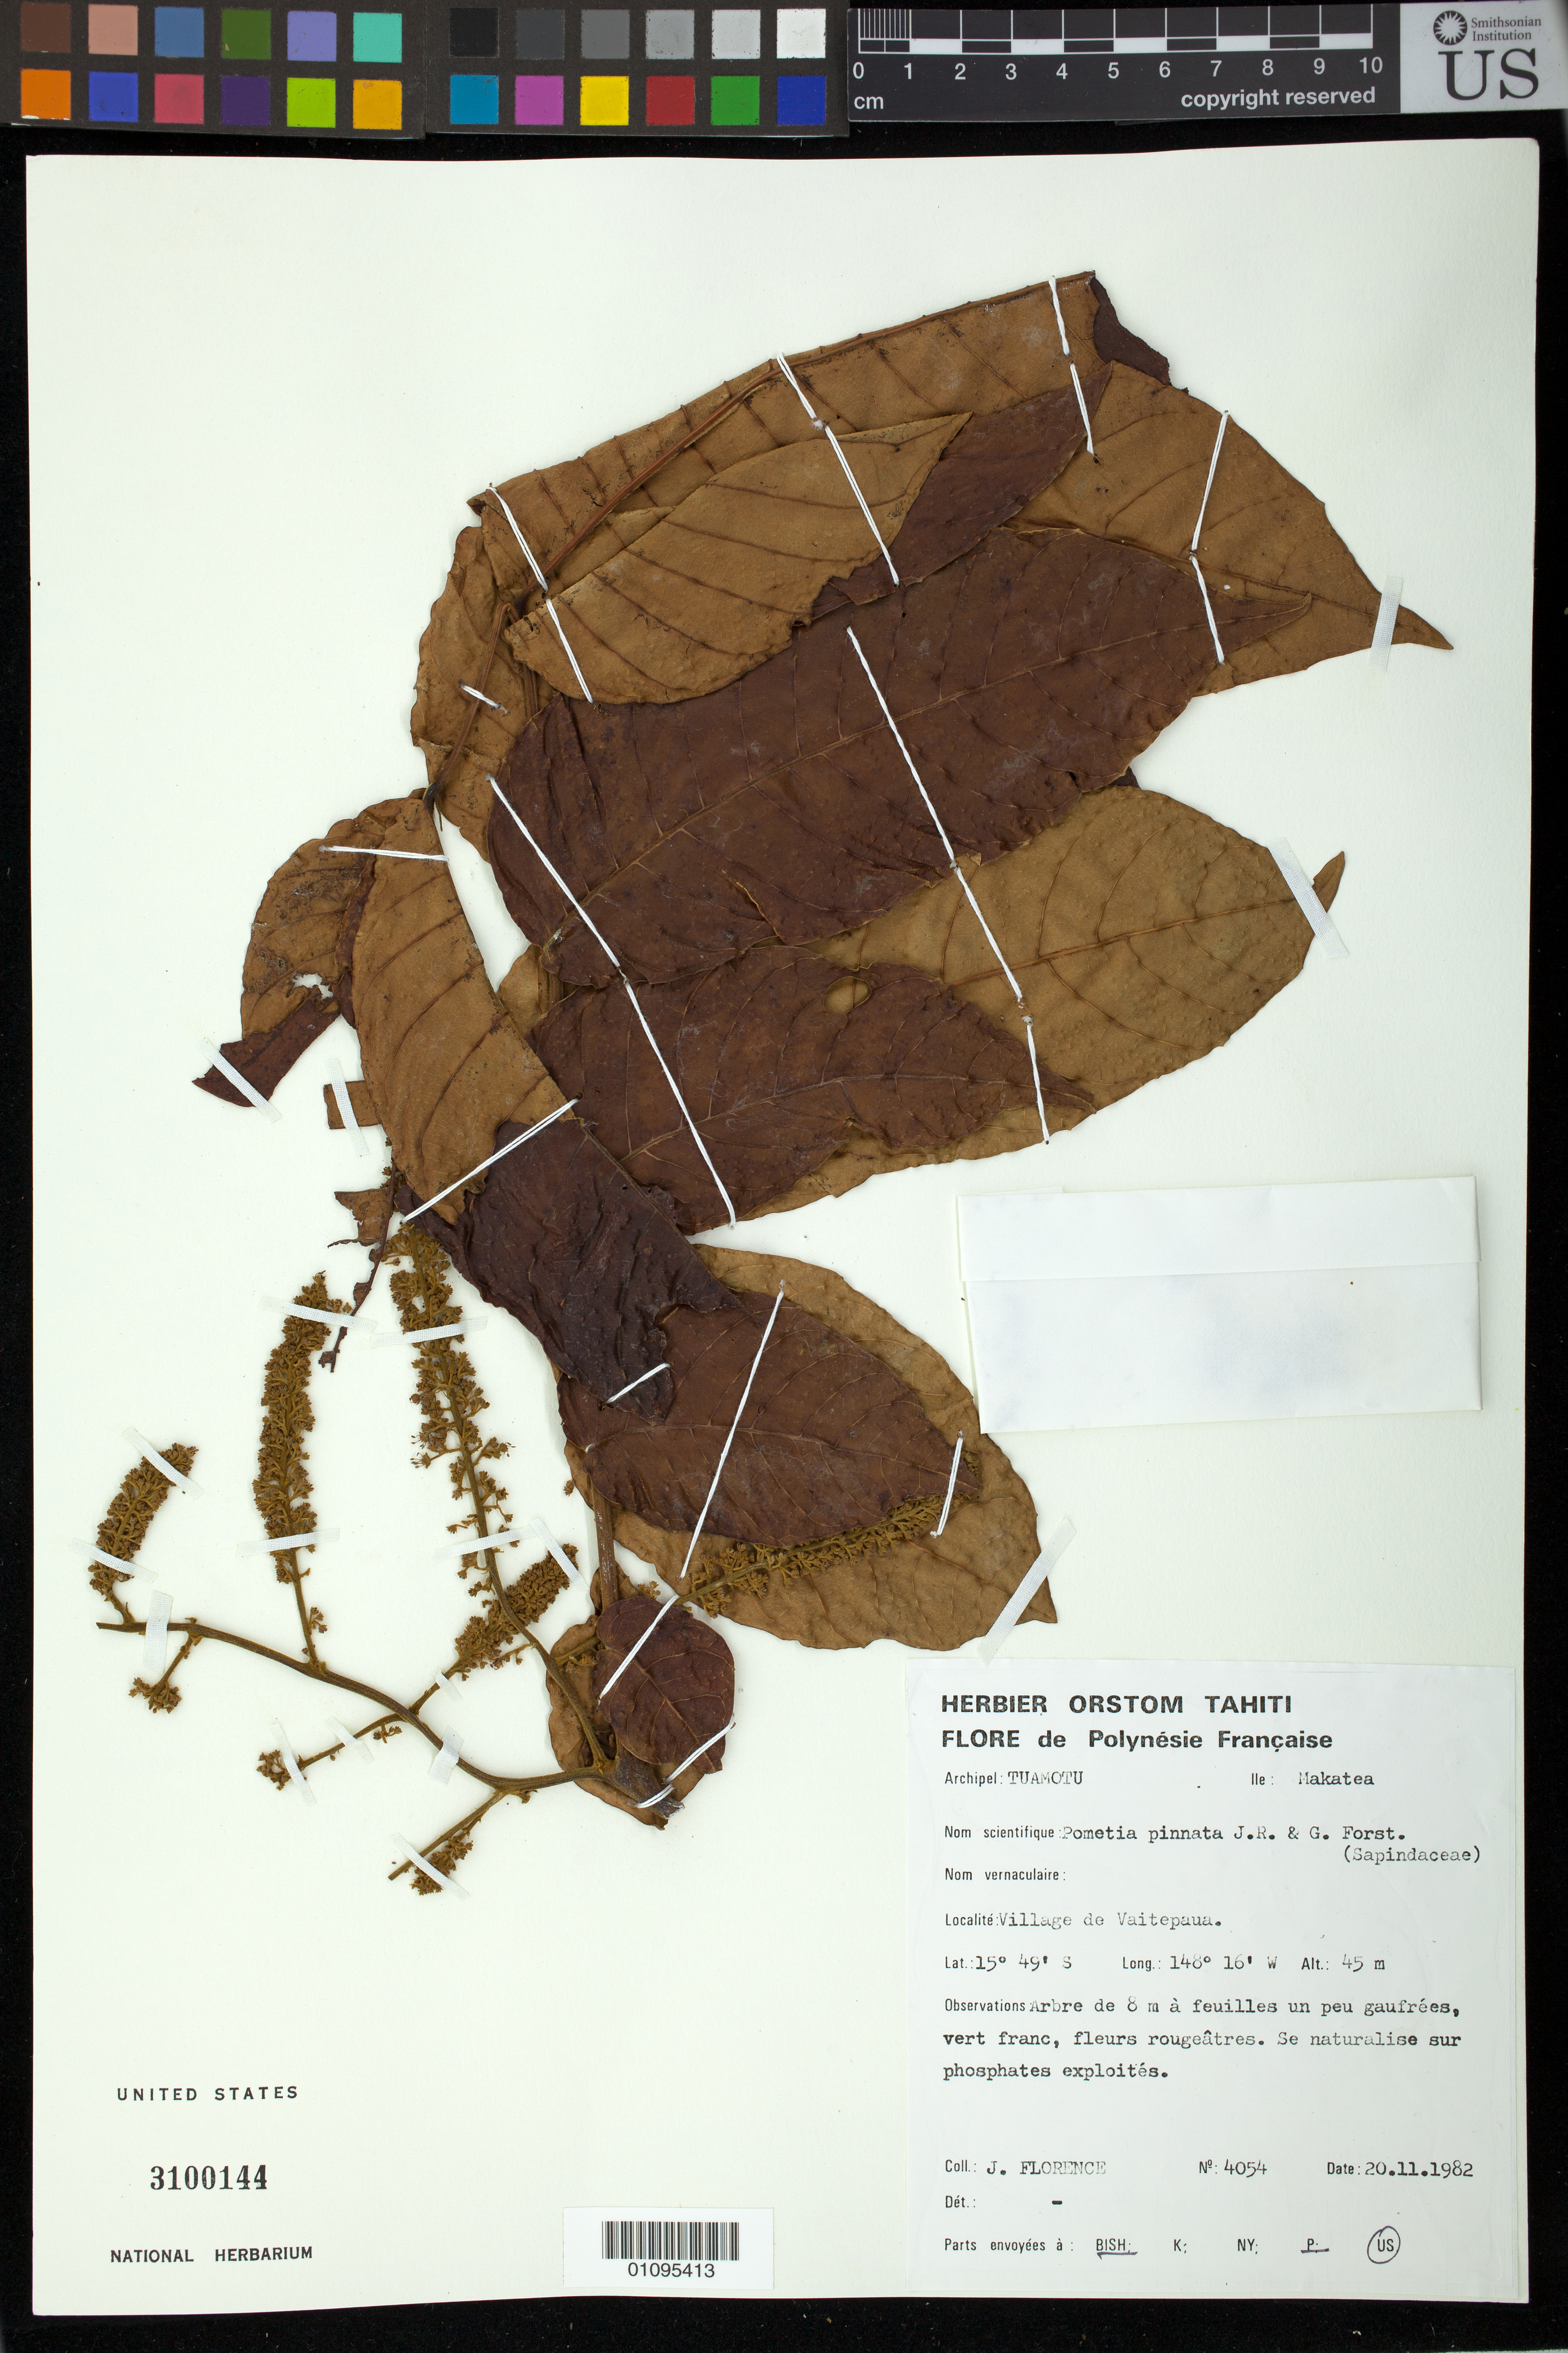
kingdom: Plantae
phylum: Tracheophyta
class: Magnoliopsida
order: Sapindales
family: Sapindaceae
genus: Pometia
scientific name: Pometia pinnata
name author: J.R. Forst. & G. Forst.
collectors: J. Florence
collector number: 4054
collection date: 1982-11-20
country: French Polynesia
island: Makatea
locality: Vaitepaua Village.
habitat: Se naturalise sur phosphates exploités.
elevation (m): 45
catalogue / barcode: US 3100144